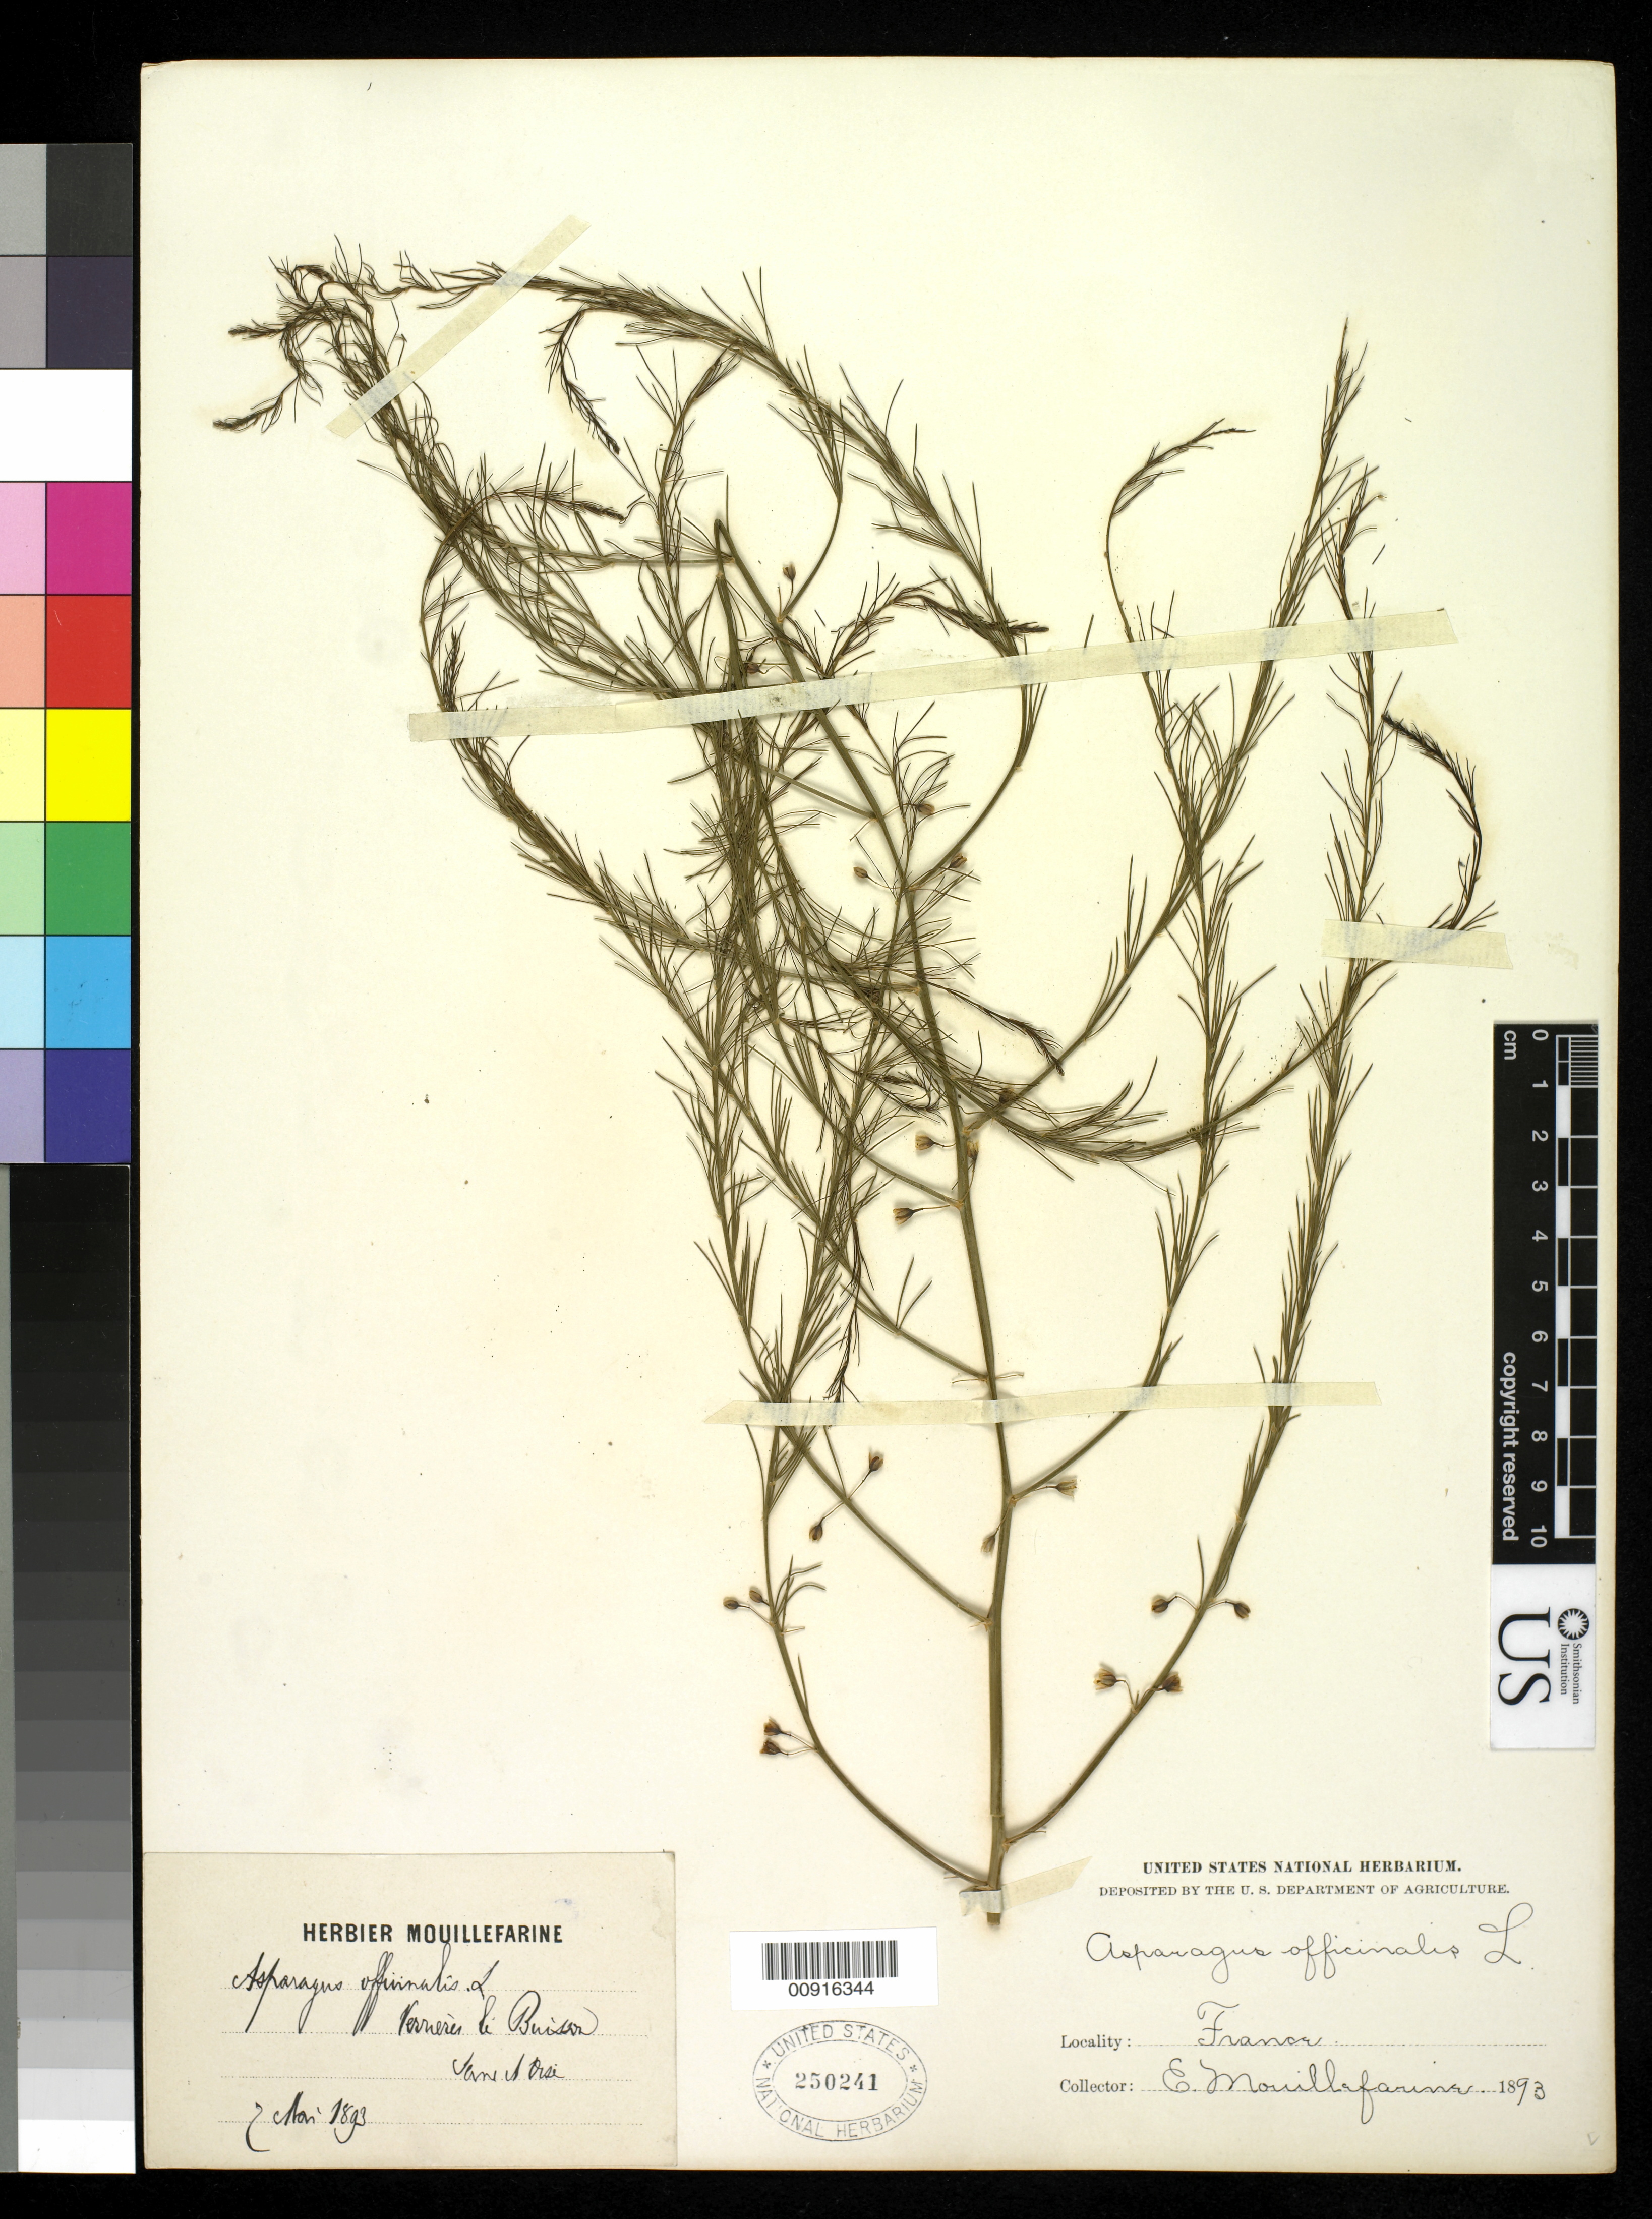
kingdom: Plantae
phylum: Tracheophyta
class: Liliopsida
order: Asparagales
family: Asparagaceae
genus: Asparagus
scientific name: Asparagus officinalis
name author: L.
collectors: E. Mouillefarine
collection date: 1893-05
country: France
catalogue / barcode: US 250241